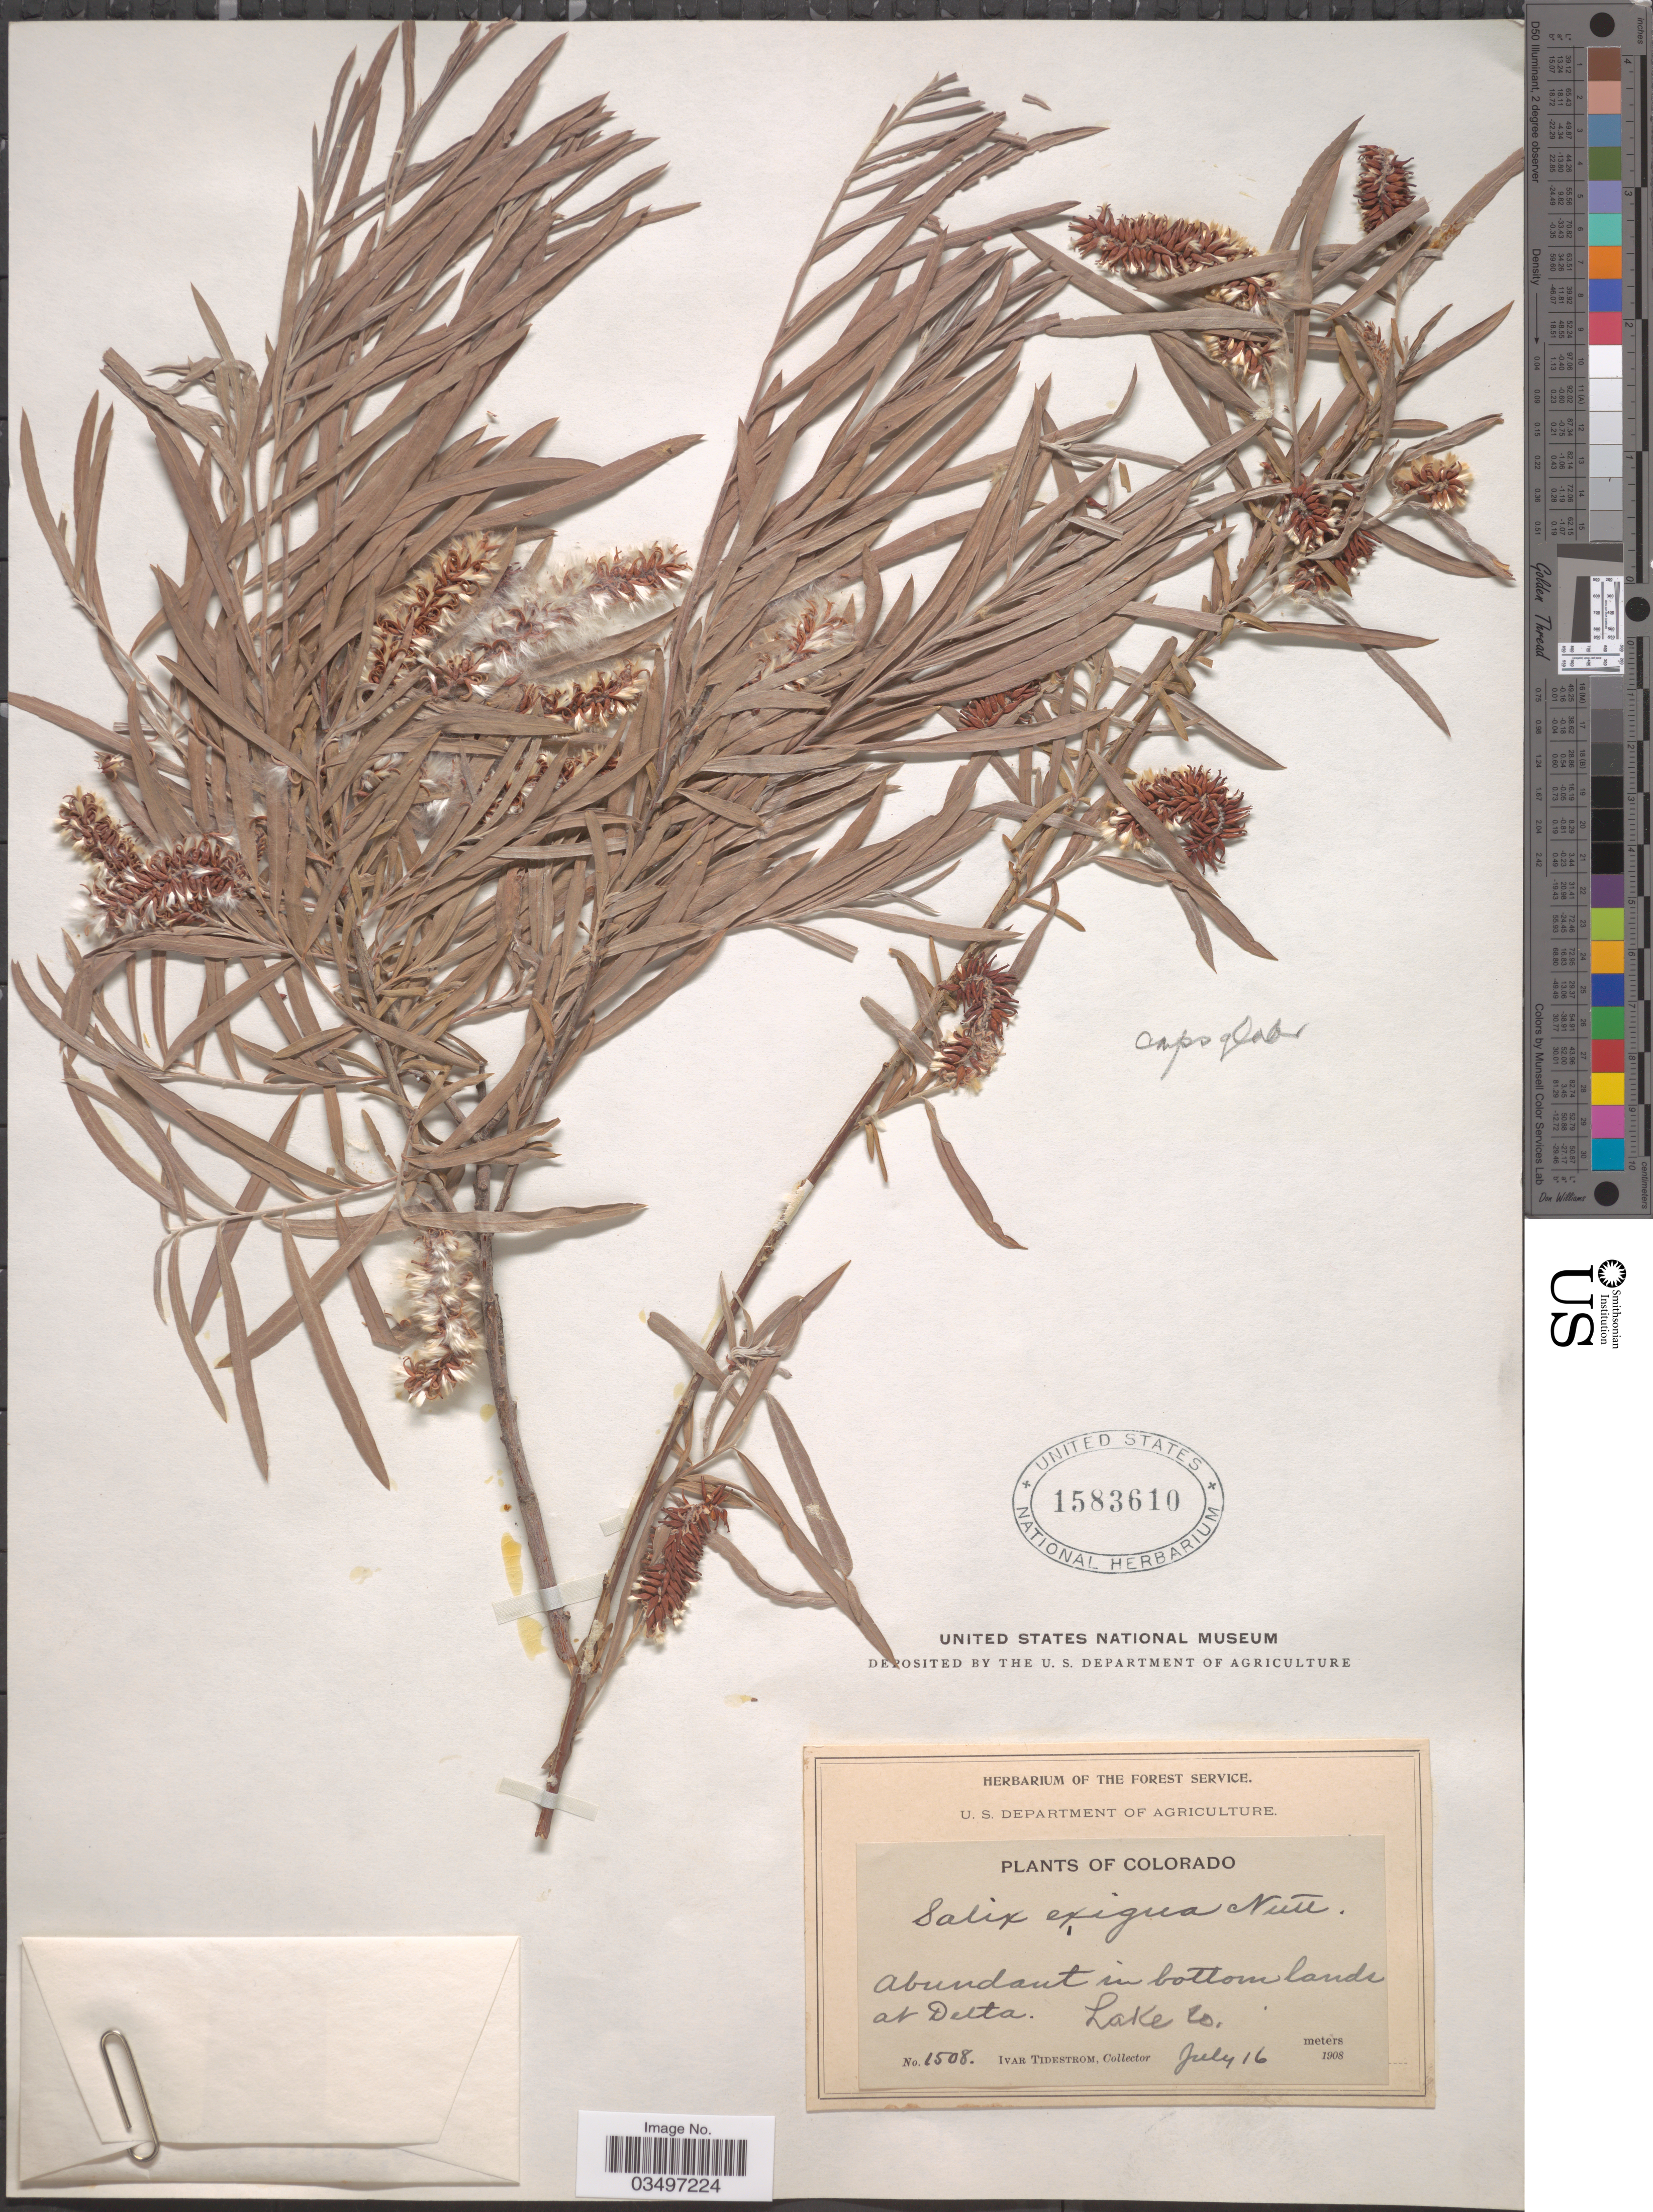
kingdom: Plantae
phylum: Tracheophyta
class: Magnoliopsida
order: Malpighiales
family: Salicaceae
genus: Salix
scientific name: Salix exigua var. stenophylla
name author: (Rydb.) C.K. Schneid.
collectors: I. F. Tidestrom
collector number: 1508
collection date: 1908-07-16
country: United States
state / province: Colorado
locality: Abundant in bottomlands at Delta. Lake Co.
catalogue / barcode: US 1583610